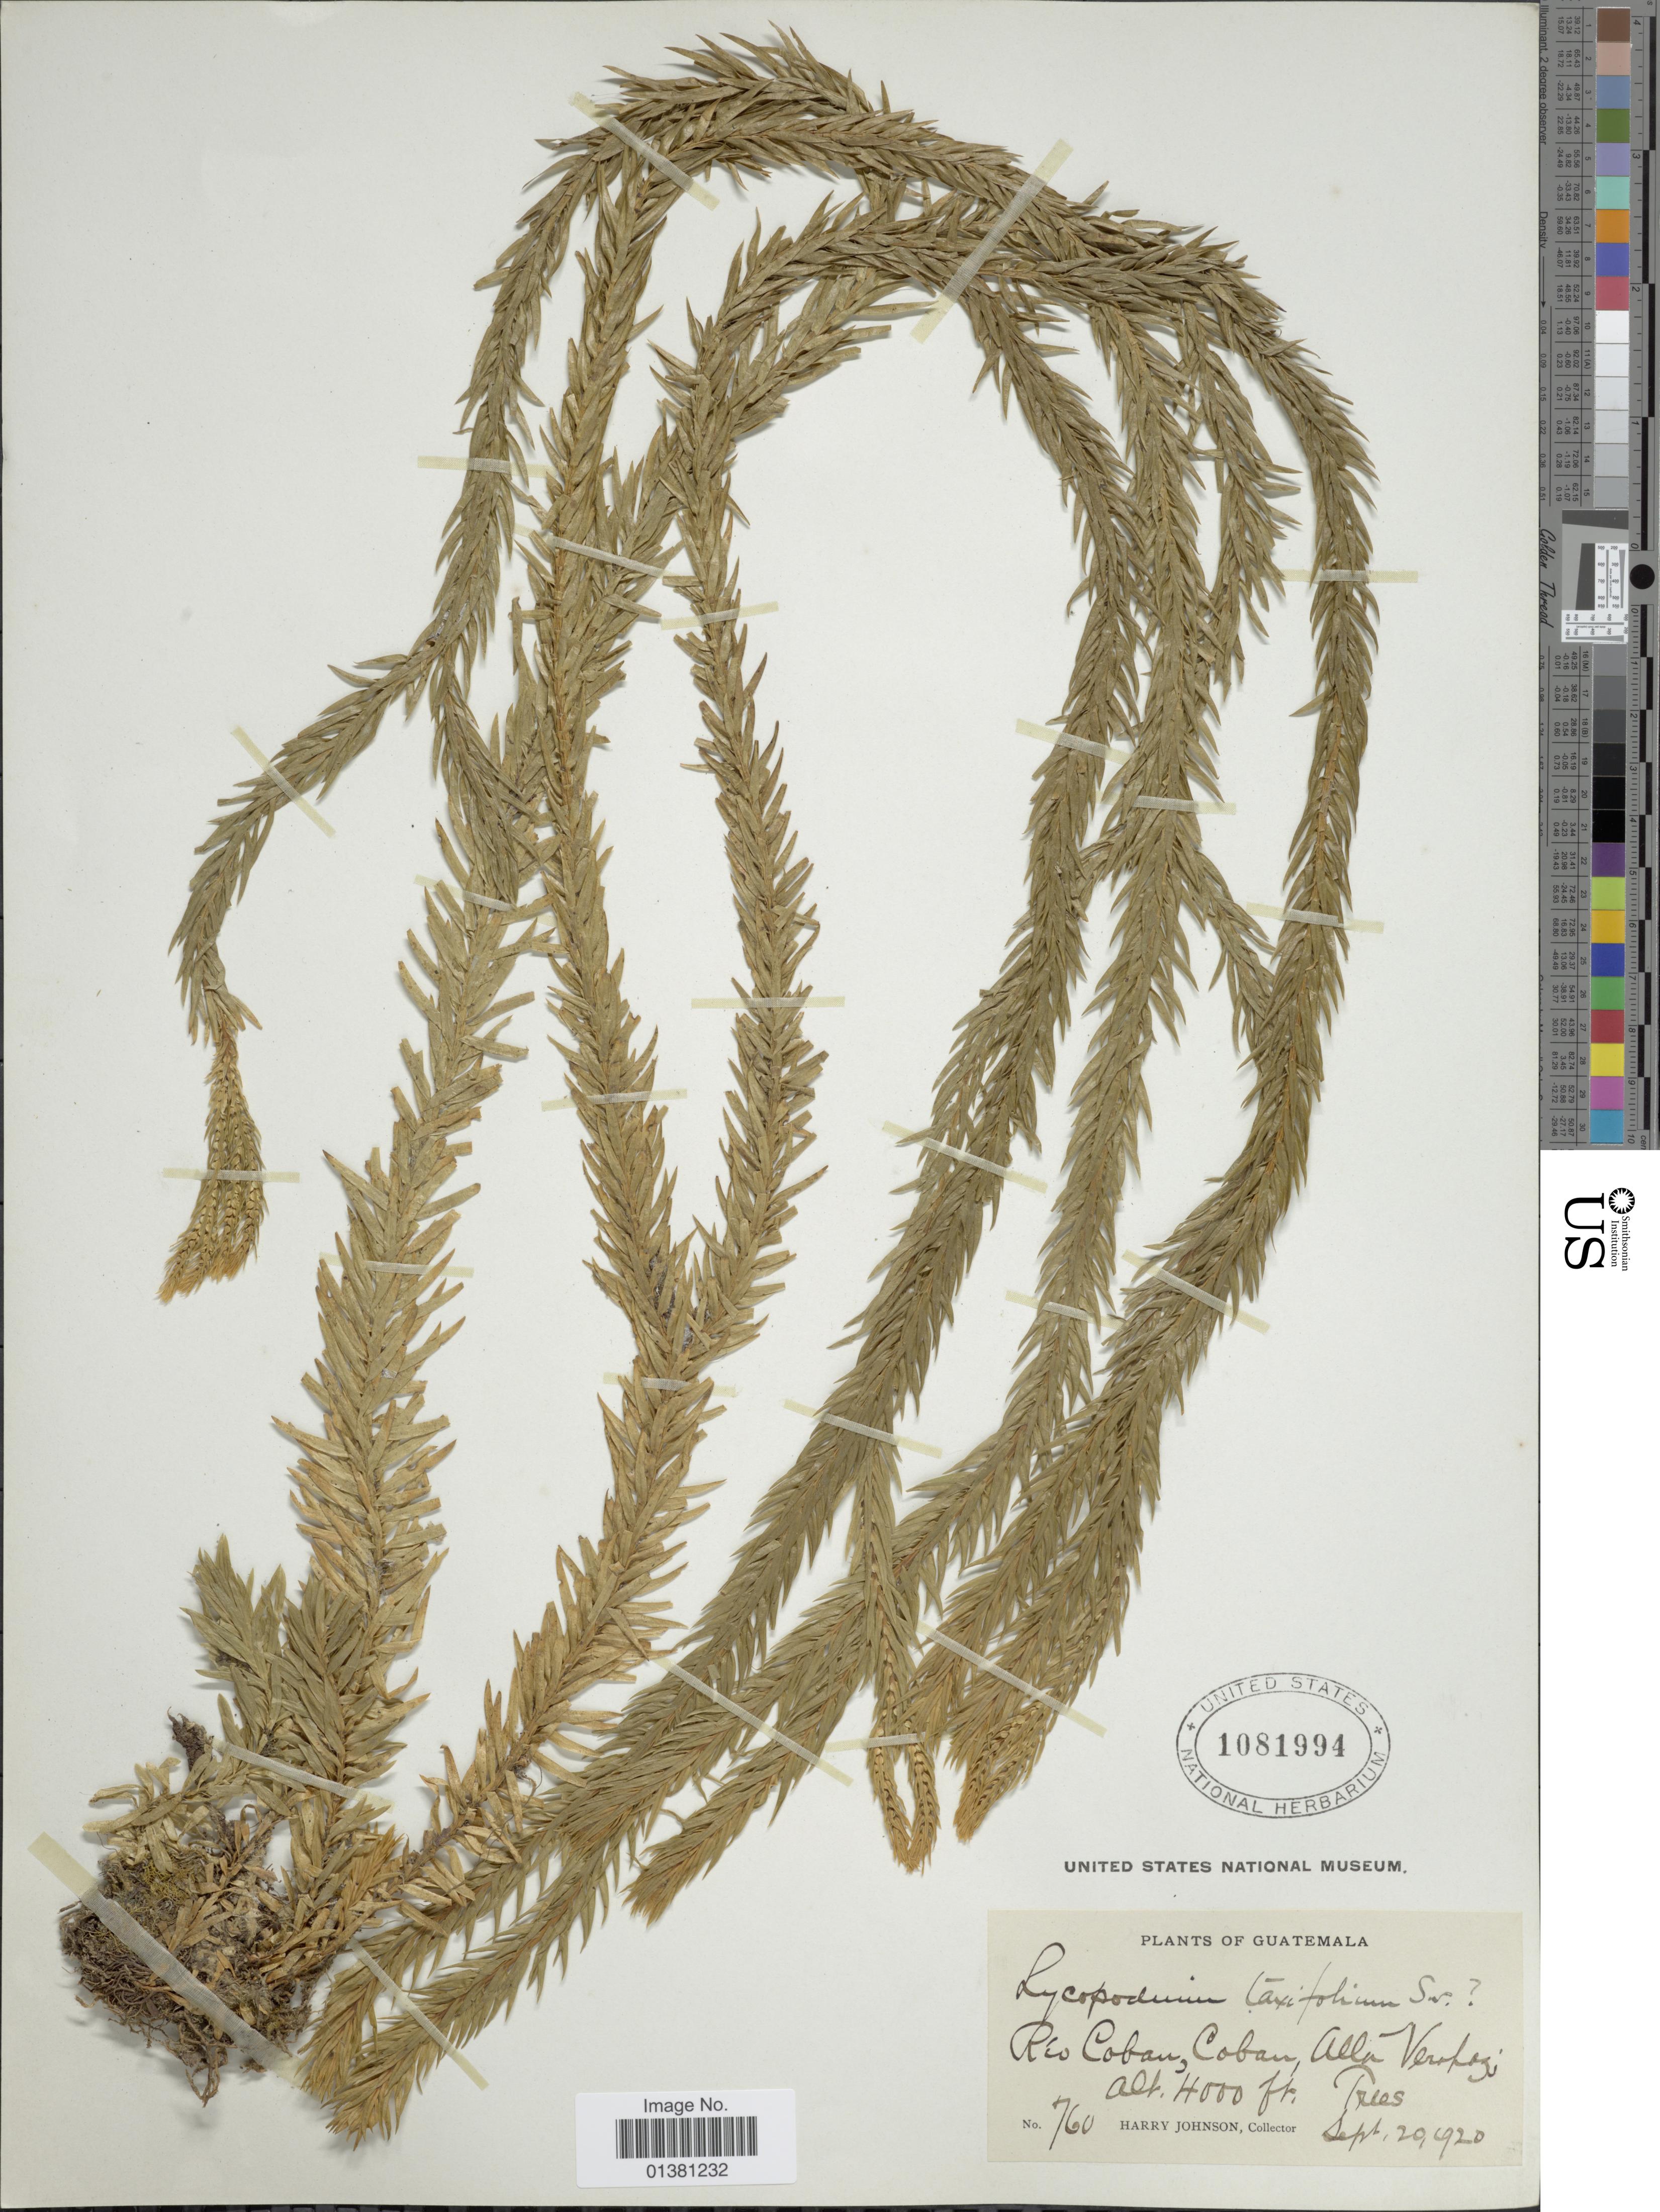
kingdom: Plantae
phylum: Tracheophyta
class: Lycopodiopsida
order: Lycopodiales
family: Lycopodiaceae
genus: Phlegmariurus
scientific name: Phlegmariurus taxifolius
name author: (Sw.) Á. Löve & D. Löve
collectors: H. Johnson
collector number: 760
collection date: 1920-09-20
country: Guatemala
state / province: Alta Verapaz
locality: Rio Coban, Coban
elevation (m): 1219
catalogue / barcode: US 1081994